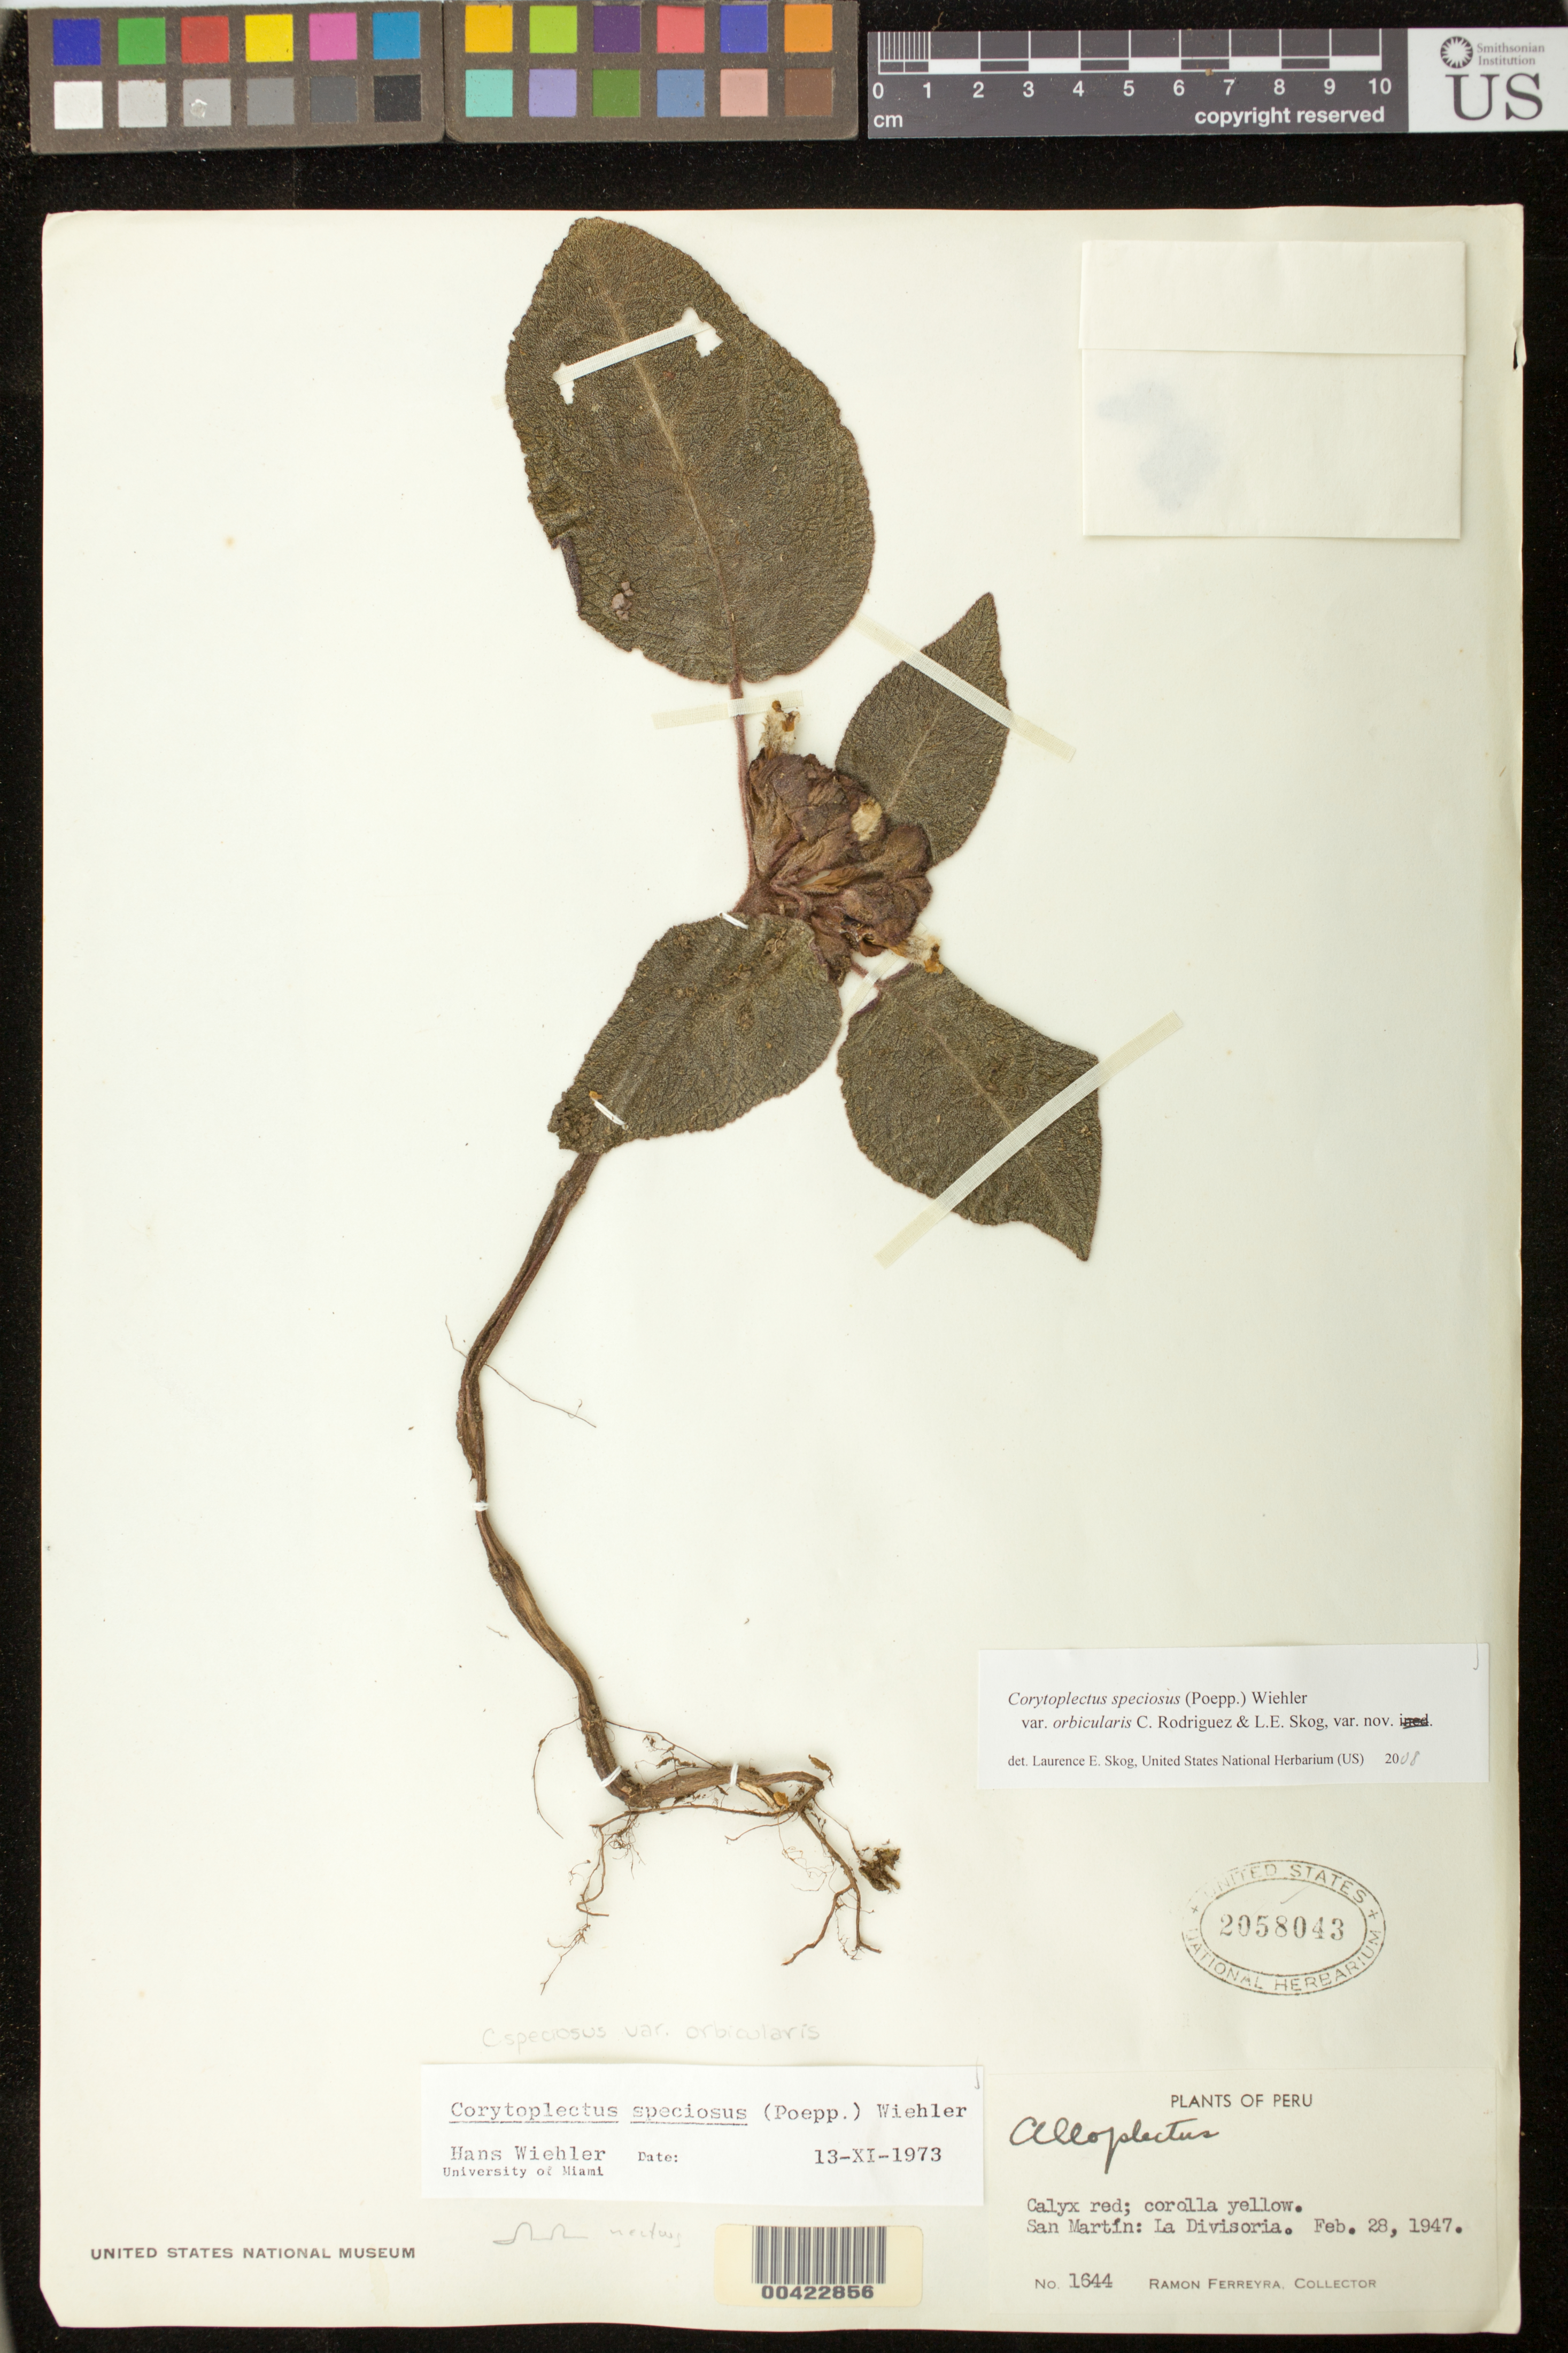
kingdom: Plantae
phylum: Tracheophyta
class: Magnoliopsida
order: Lamiales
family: Gesneriaceae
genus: Corytoplectus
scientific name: Corytoplectus speciosus var. orbicularis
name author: Rodr.-Flores & L.E. Skog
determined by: Skog, Laurence E.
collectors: R. A. Ferreyra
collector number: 1644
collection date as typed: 28 Feb 1947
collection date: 1947-02-28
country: Peru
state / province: San Martín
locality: Divisoria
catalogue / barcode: US 2058043